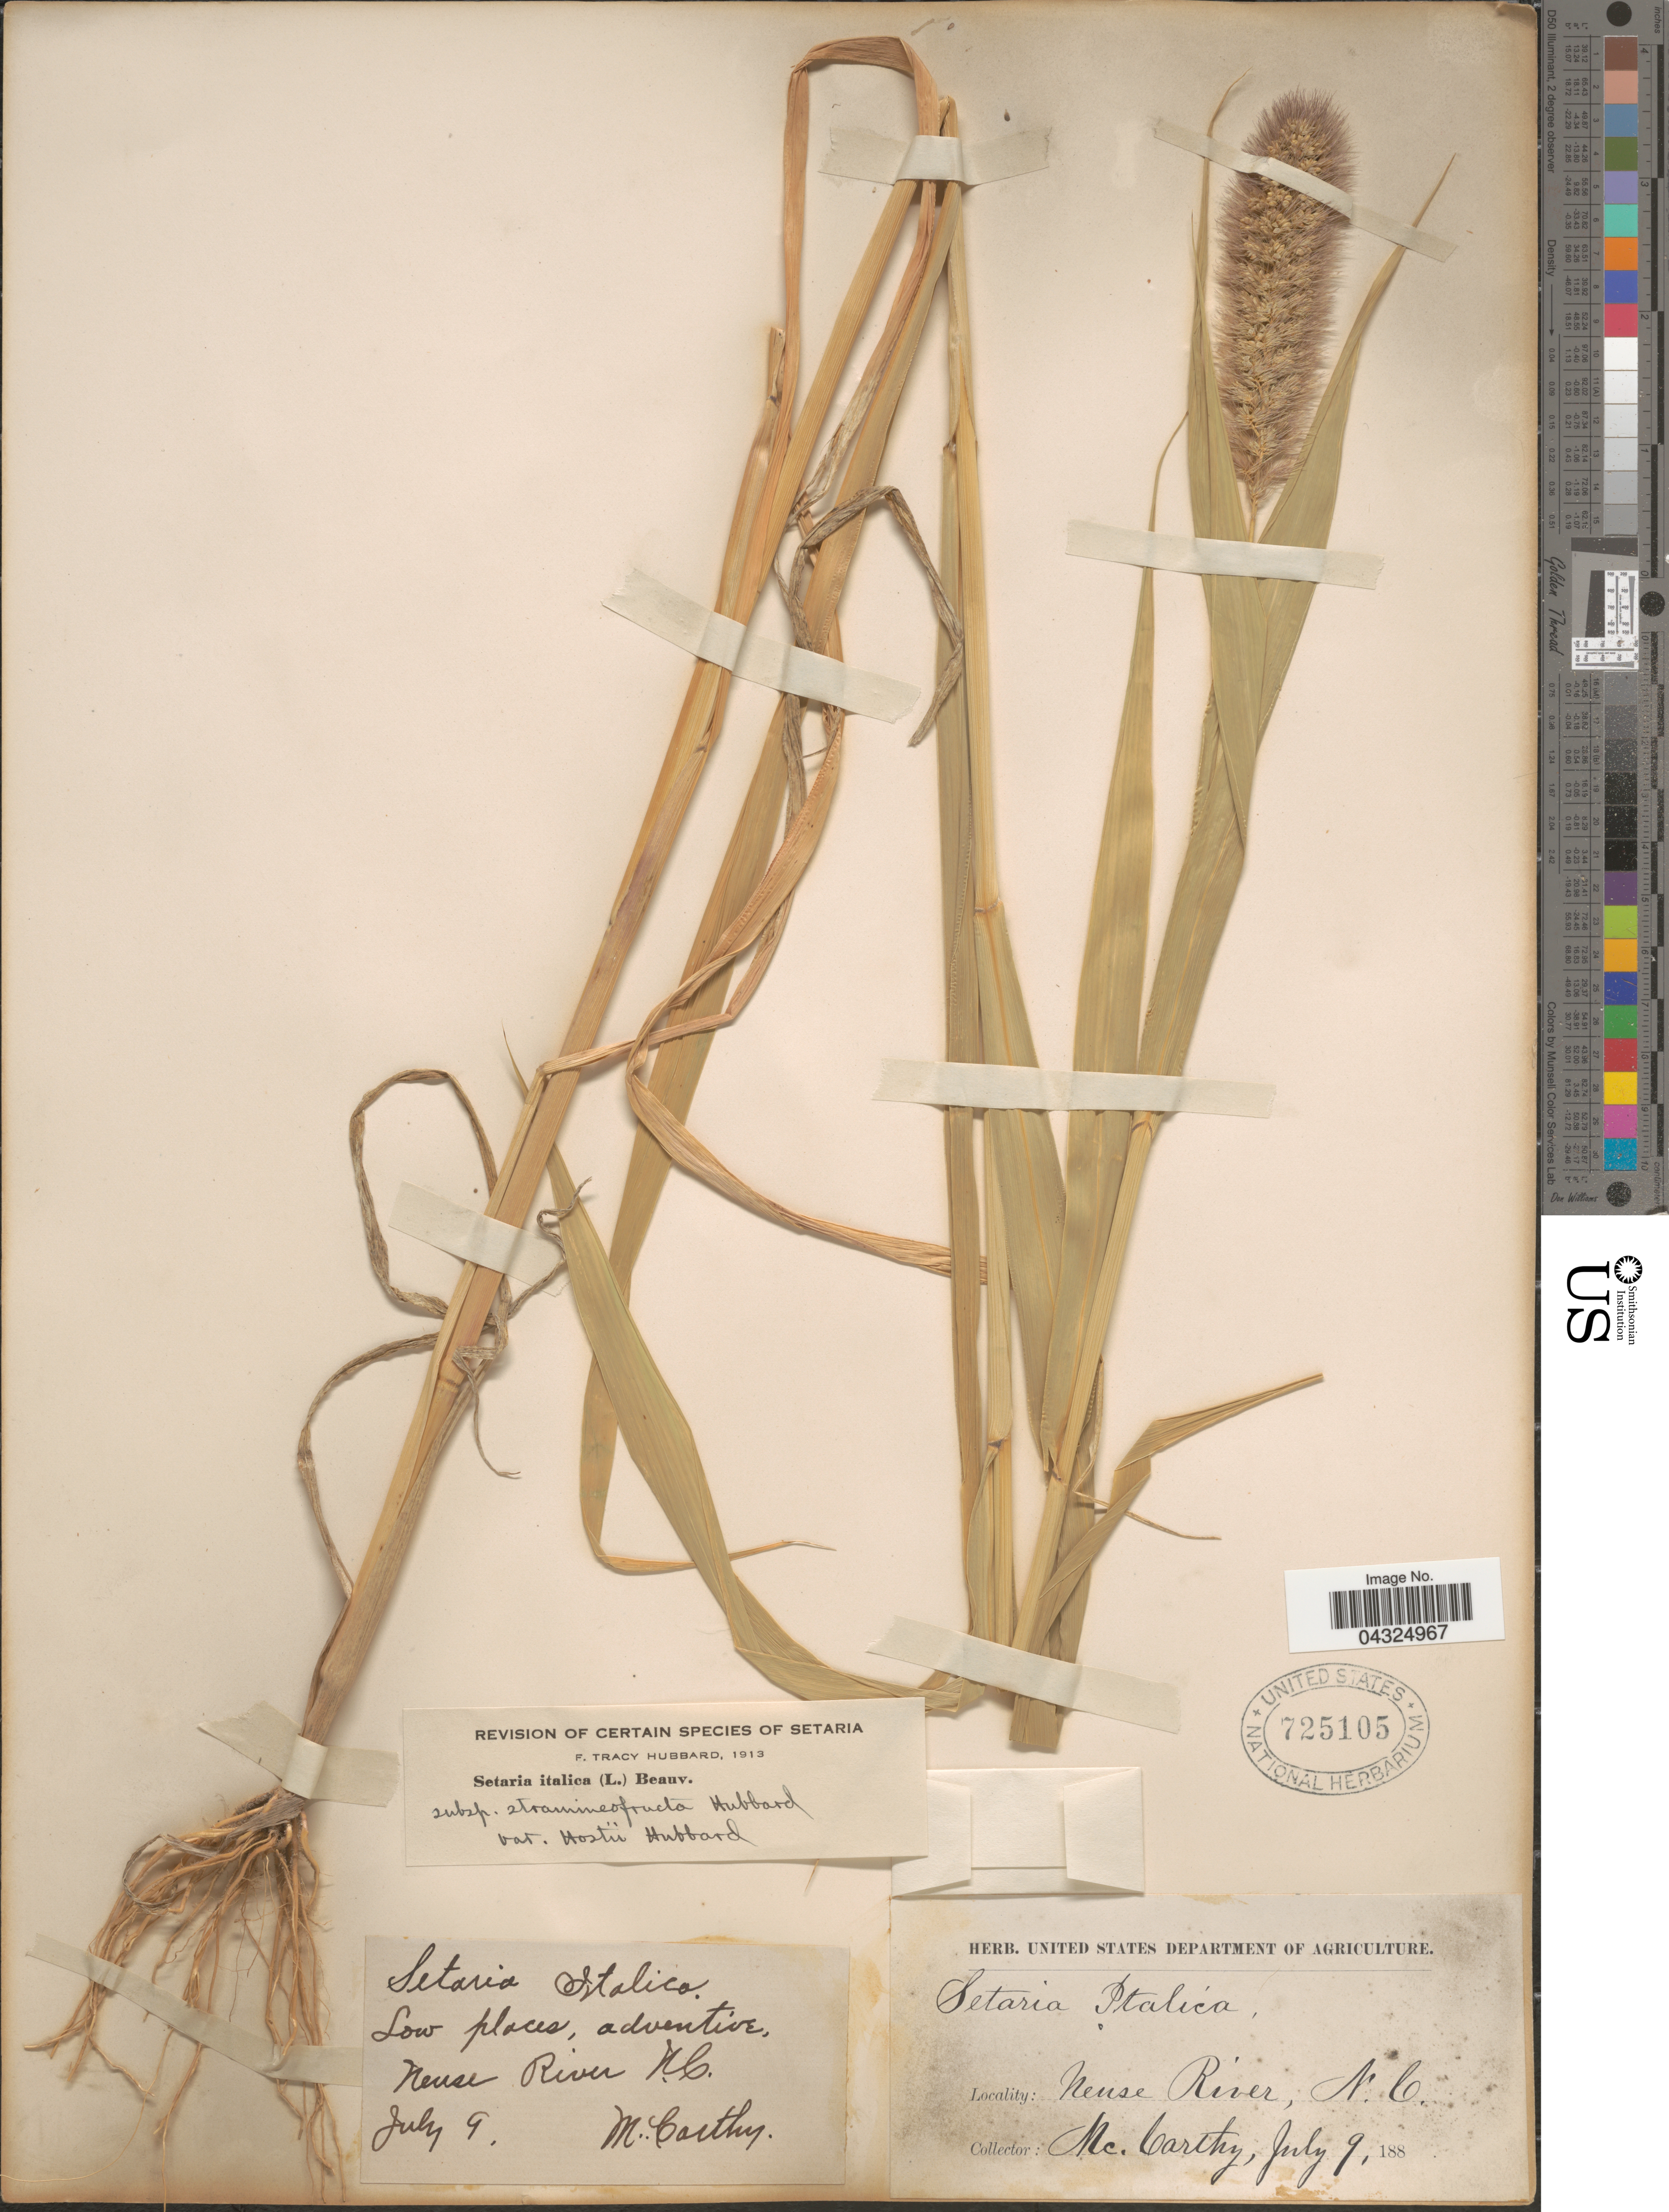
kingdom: Plantae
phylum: Tracheophyta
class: Liliopsida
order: Poales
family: Poaceae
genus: Setaria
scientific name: Setaria italica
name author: (L.) P. Beauv.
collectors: -- McCarthy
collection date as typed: July 9, 188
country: United States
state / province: North Carolina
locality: Low places, adventive, Neuse River.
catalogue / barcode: US 725105